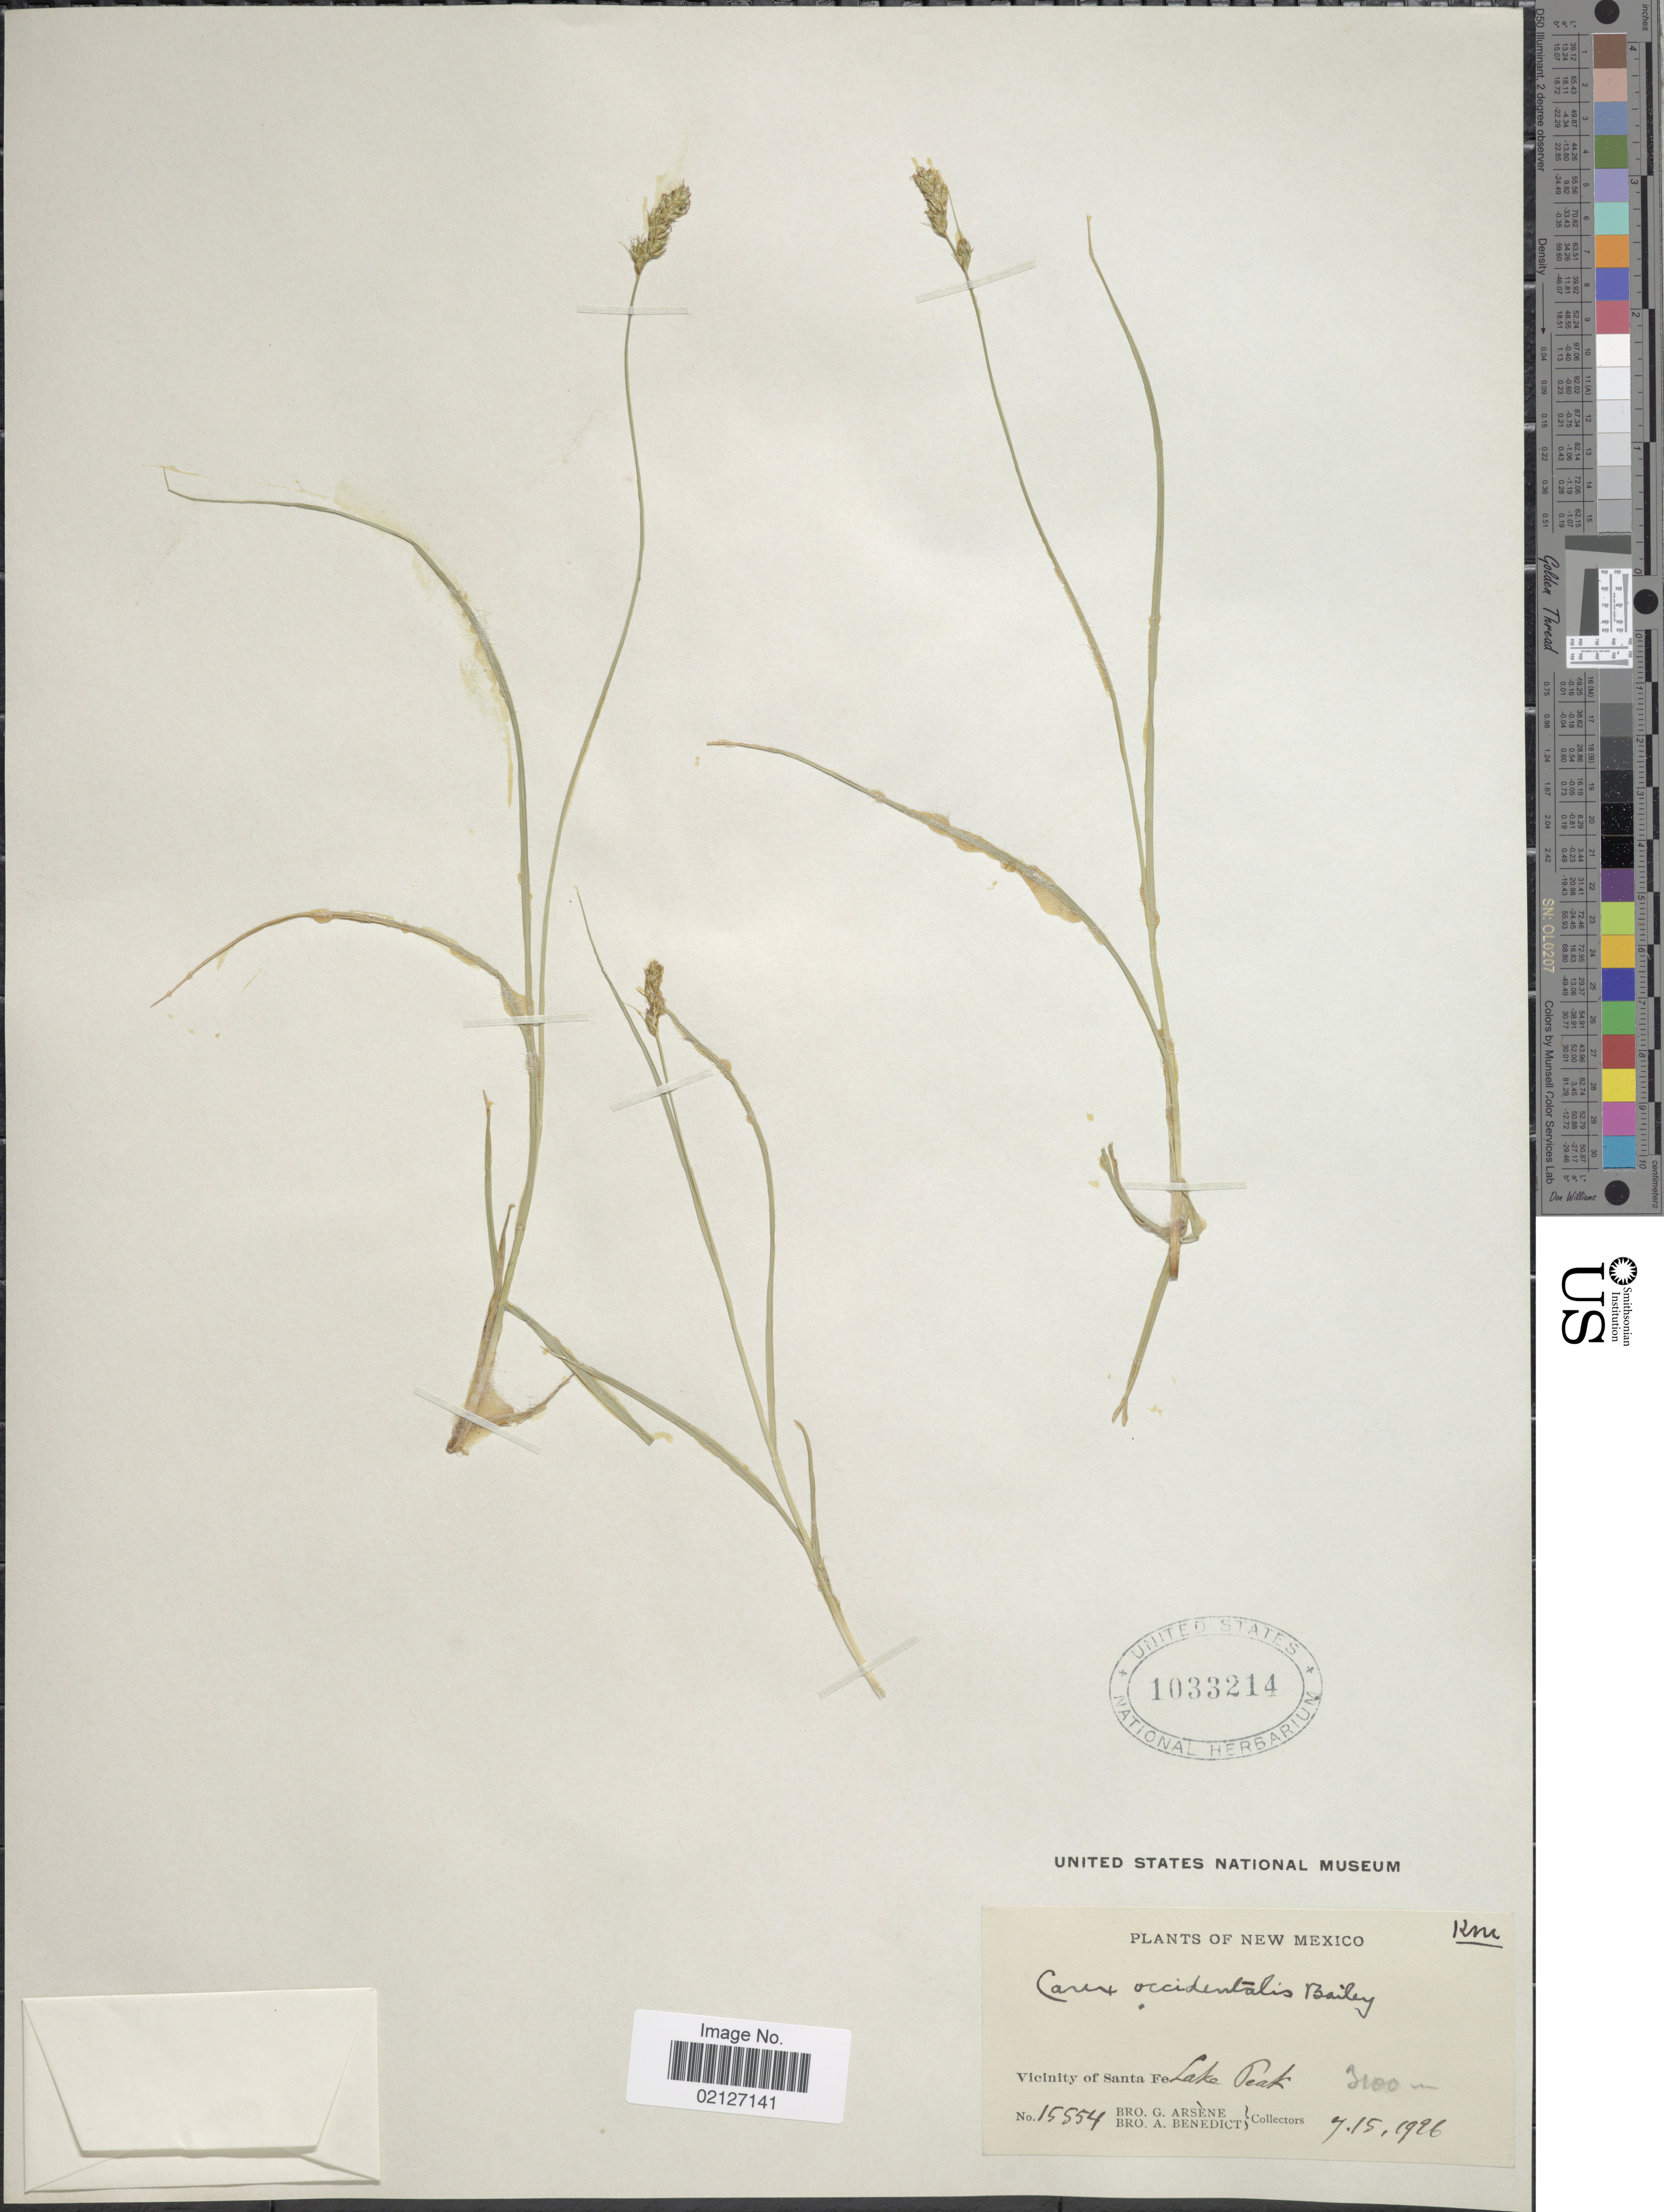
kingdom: Plantae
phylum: Tracheophyta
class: Liliopsida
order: Poales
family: Cyperaceae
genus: Carex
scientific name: Carex occidentalis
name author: L.H. Bailey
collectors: Bro. G. Arsène & Bro. A. Benedict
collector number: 15554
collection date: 1926-07-15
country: United States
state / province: New Mexico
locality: Vicinity of Santa Fe, Lake Peak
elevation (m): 3100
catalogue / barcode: US 1033214